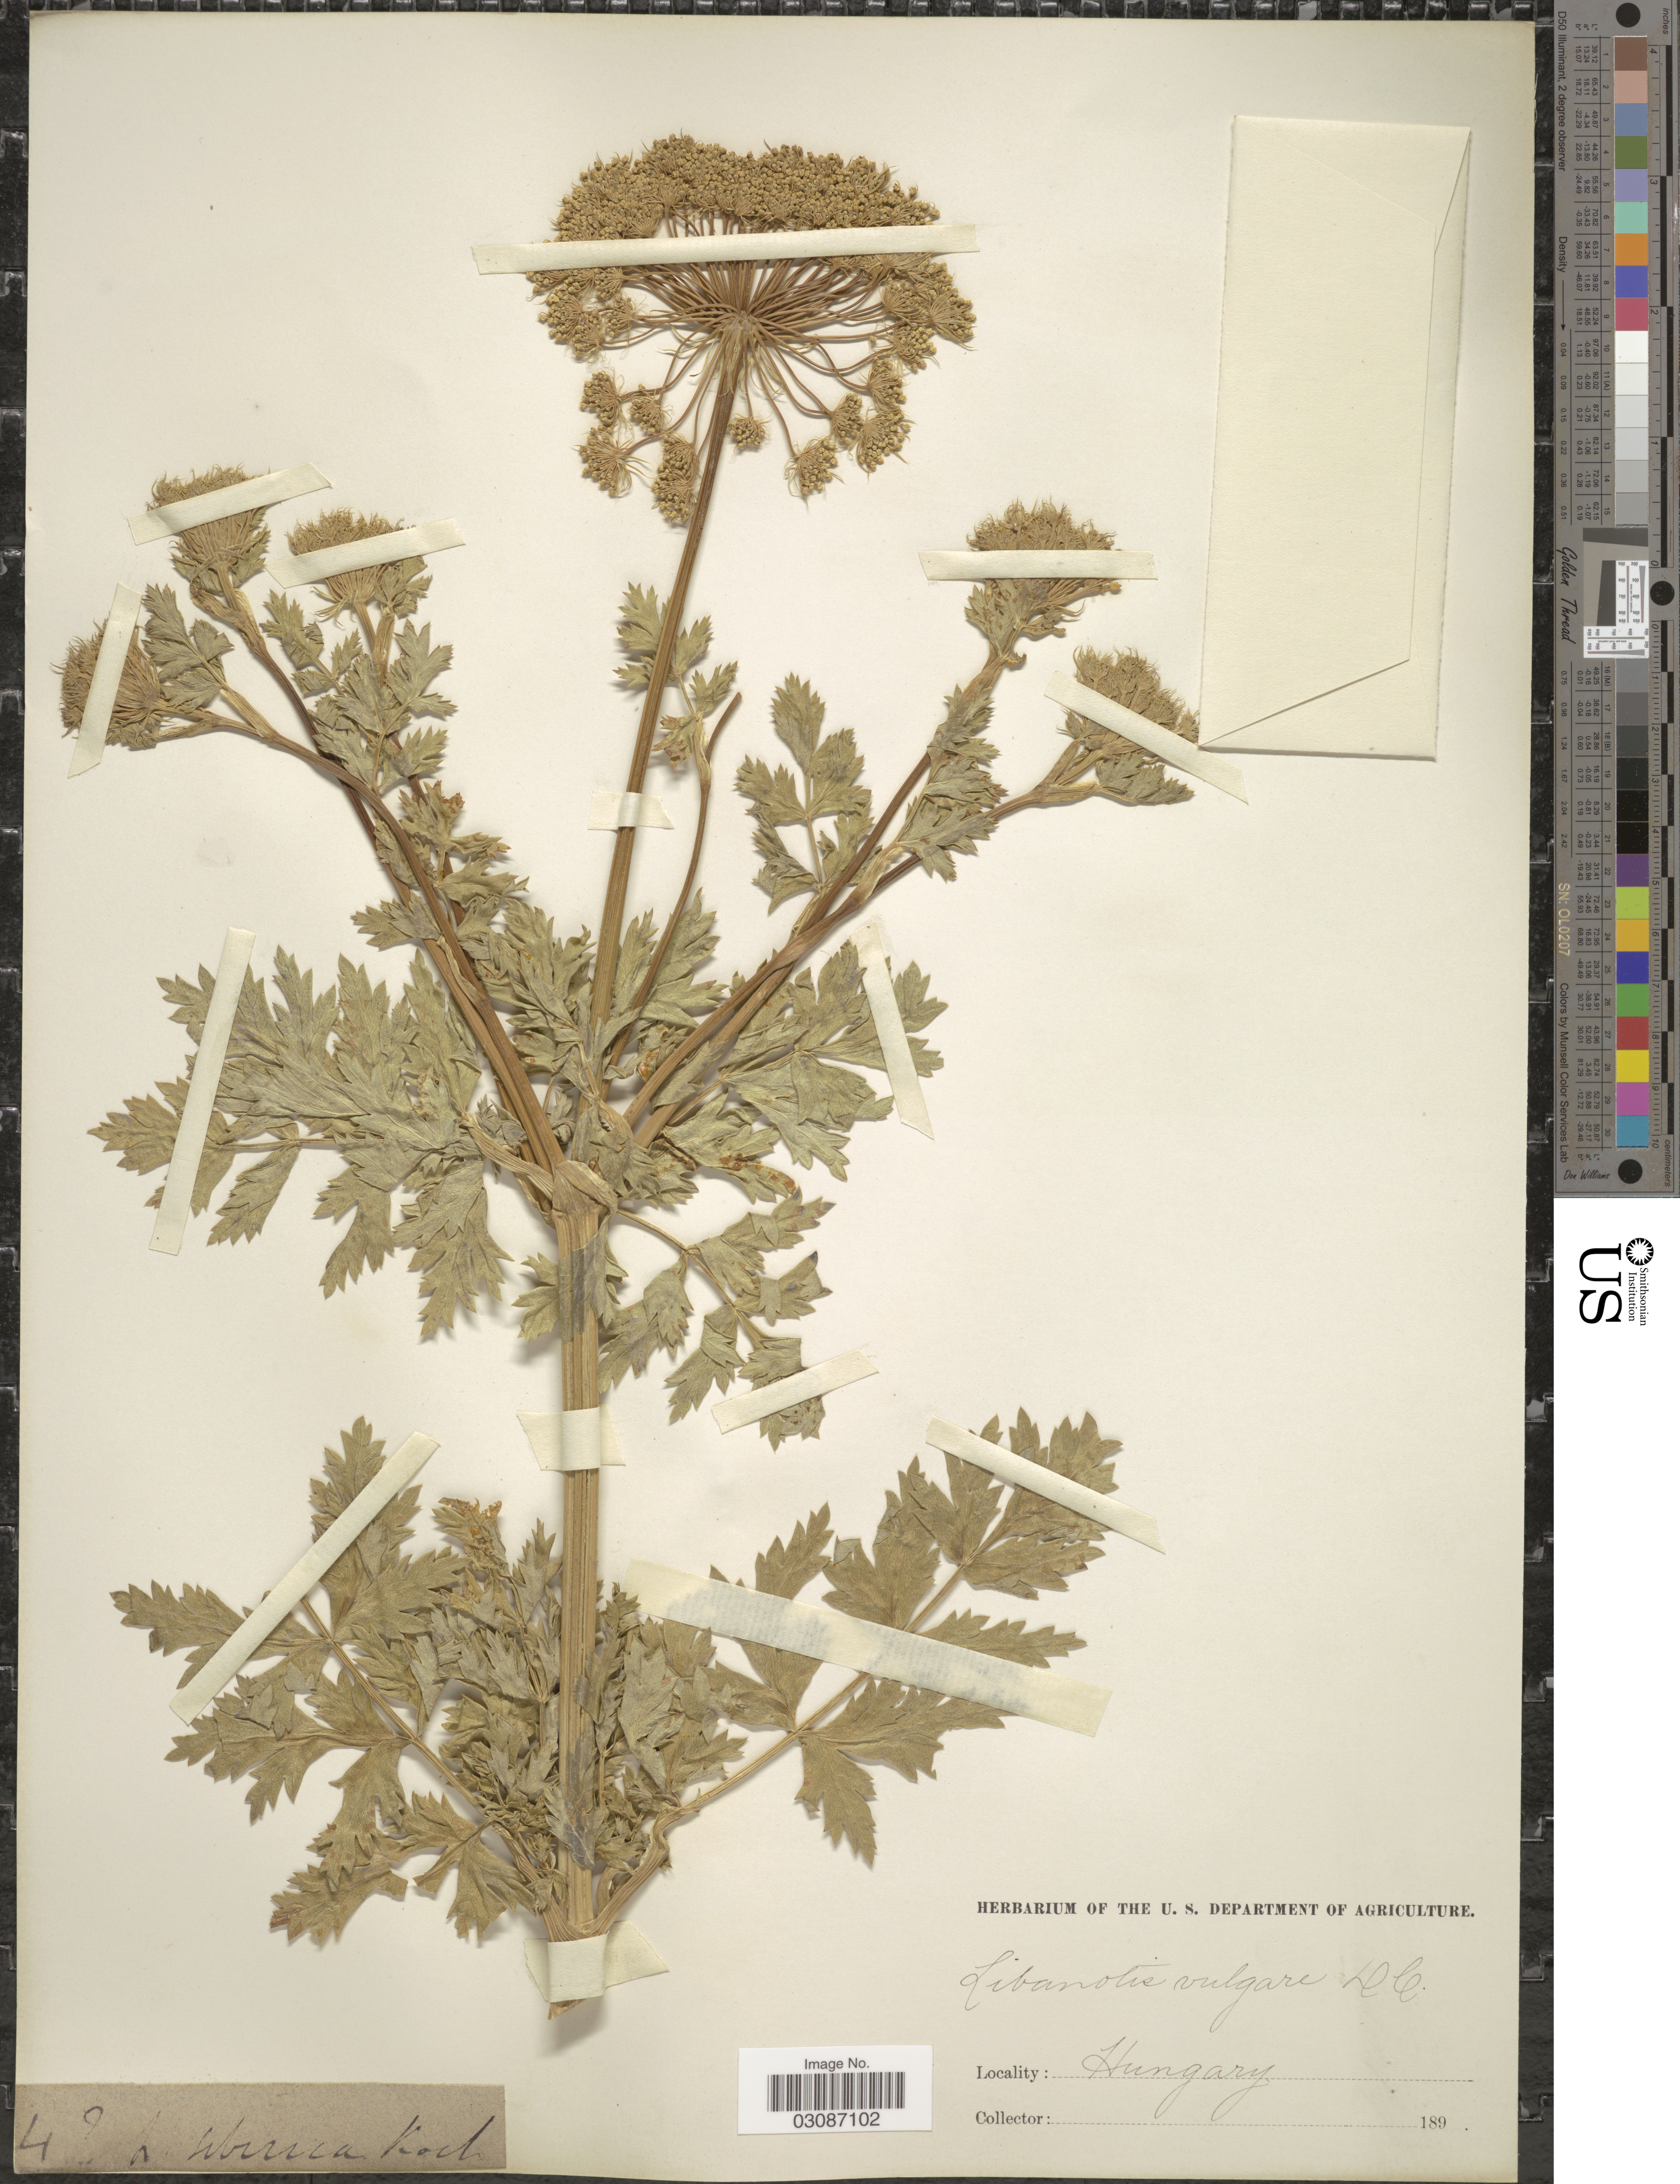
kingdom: Plantae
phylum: Tracheophyta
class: Magnoliopsida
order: Apiales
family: Apiaceae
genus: Seseli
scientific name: Seseli libanotis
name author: Koch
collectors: ex herb. U. S. Department of Agriculture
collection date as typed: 189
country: Hungary